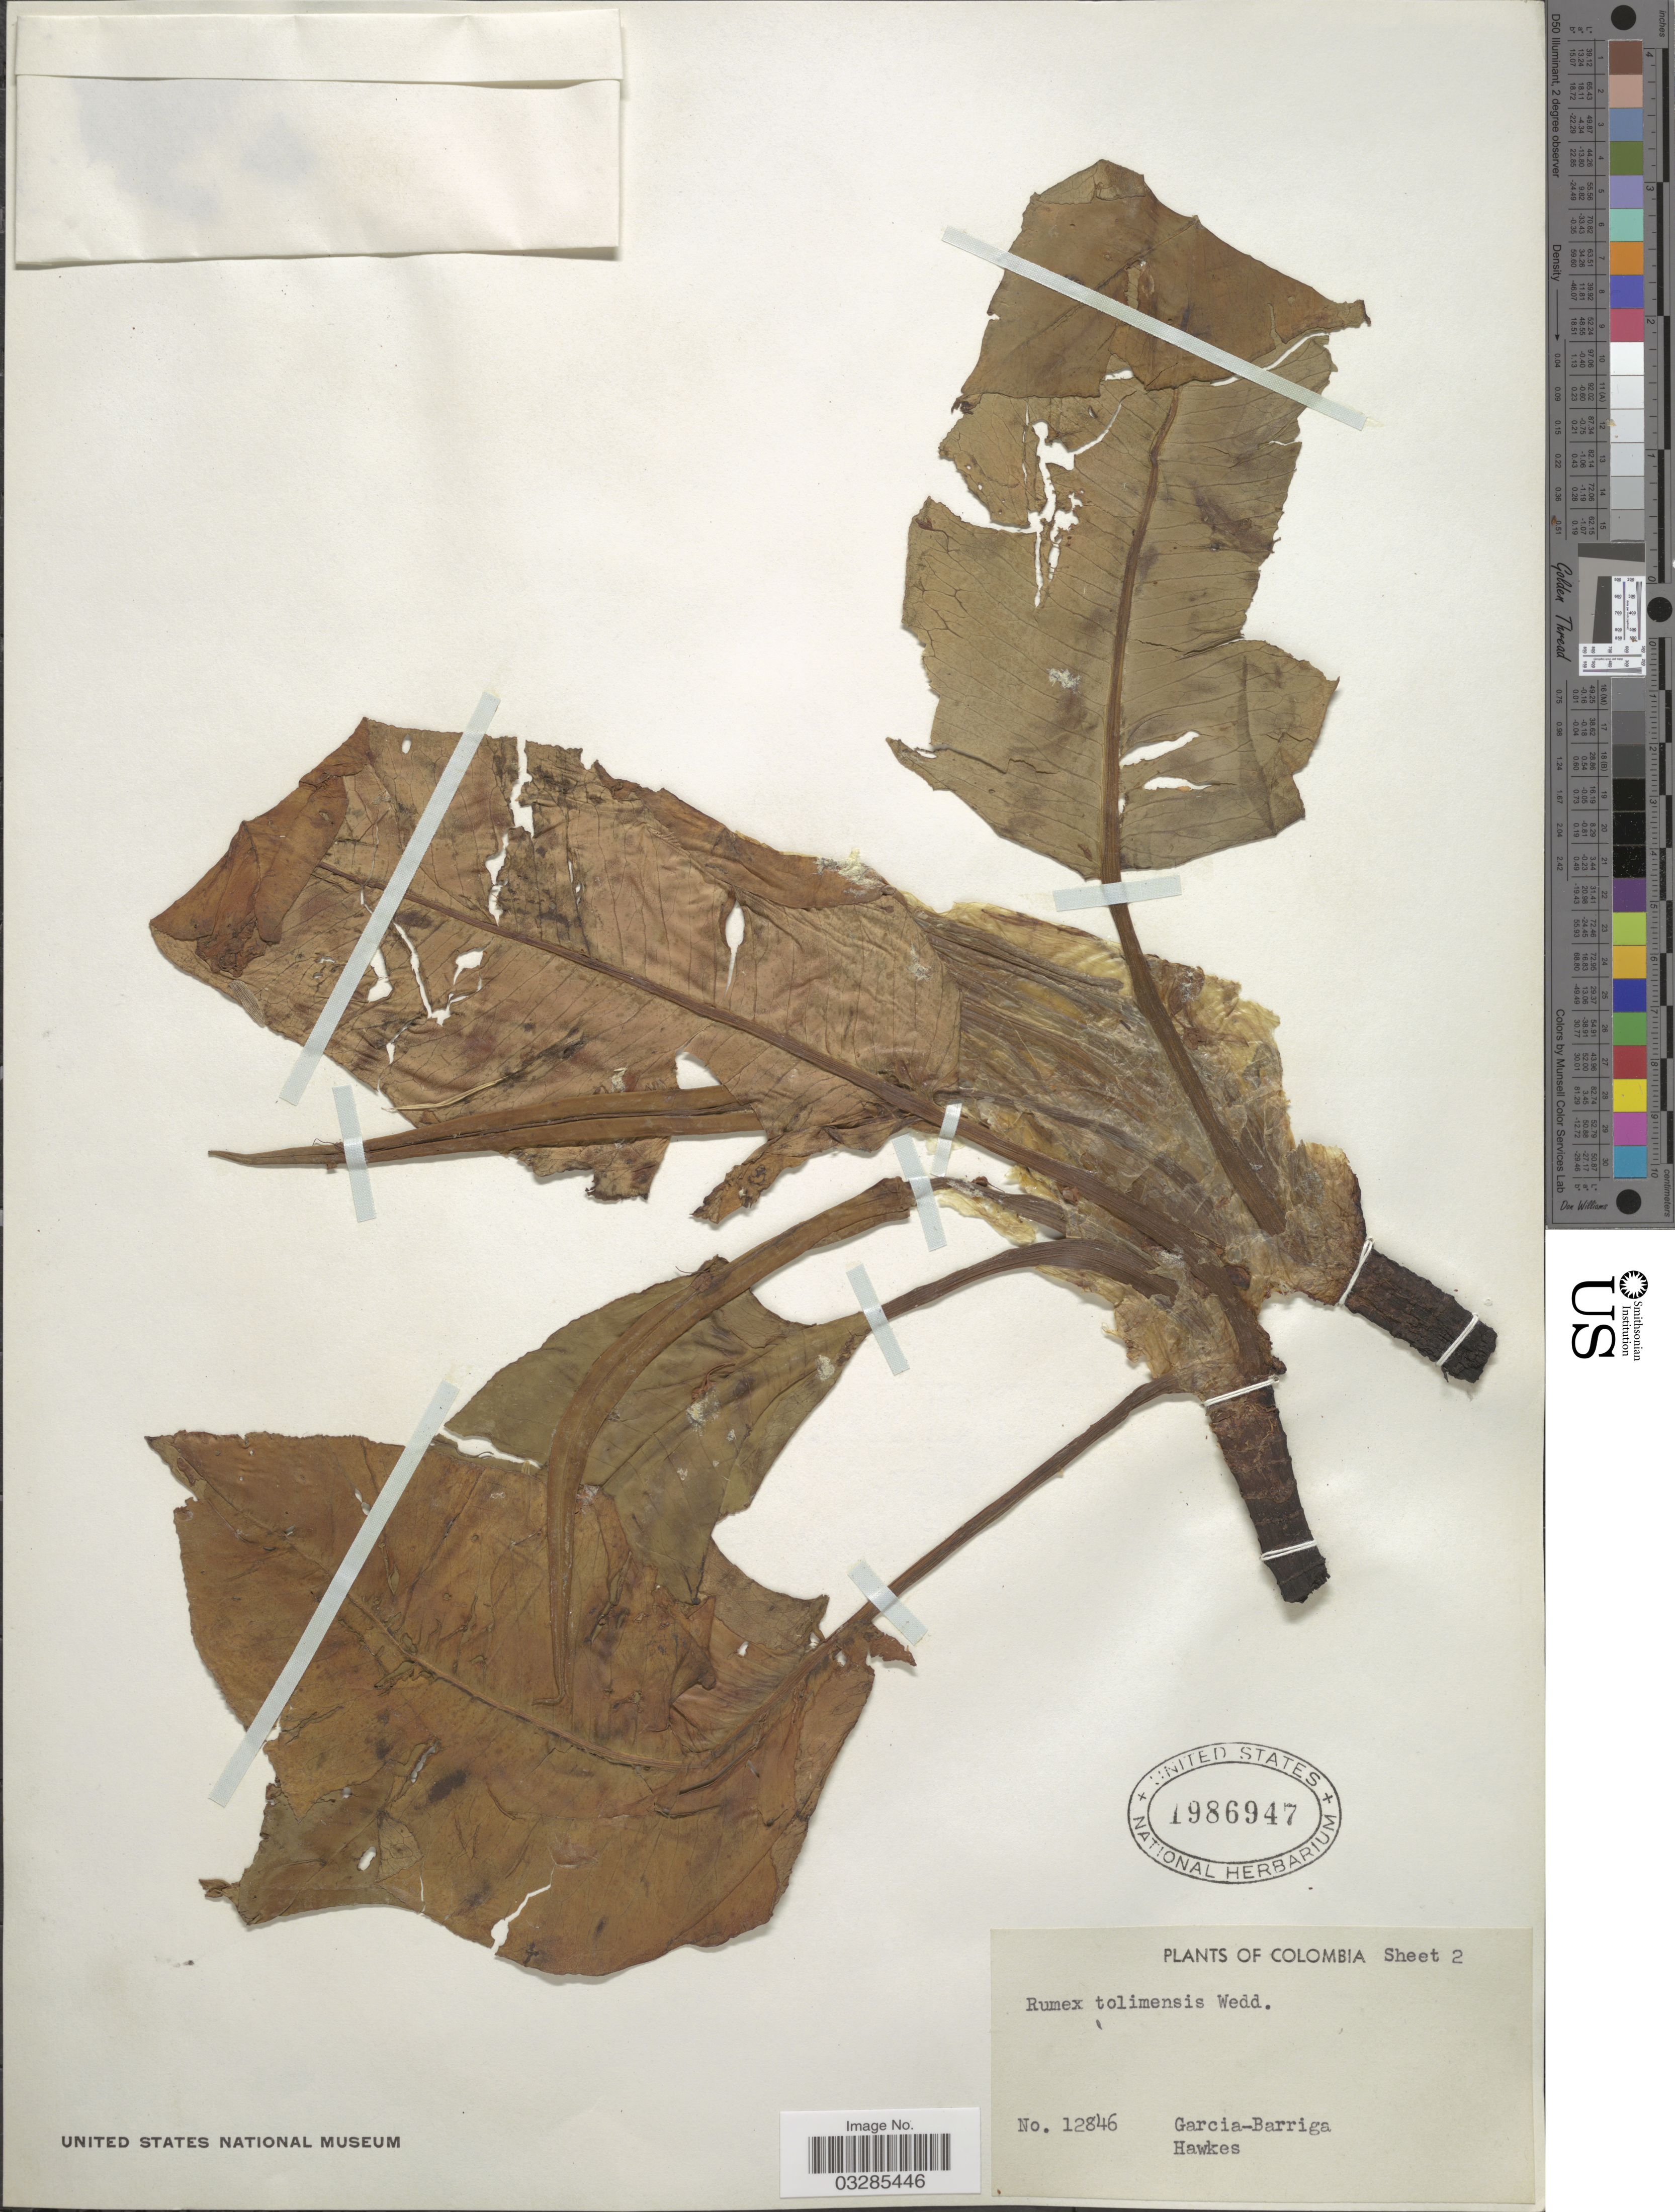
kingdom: Plantae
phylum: Tracheophyta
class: Magnoliopsida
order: Caryophyllales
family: Polygonaceae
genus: Rumex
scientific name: Rumex tolimensis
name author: Wedd.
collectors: Garcia-Barriga & -- Hawkes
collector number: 12846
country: Colombia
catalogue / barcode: US 1986947